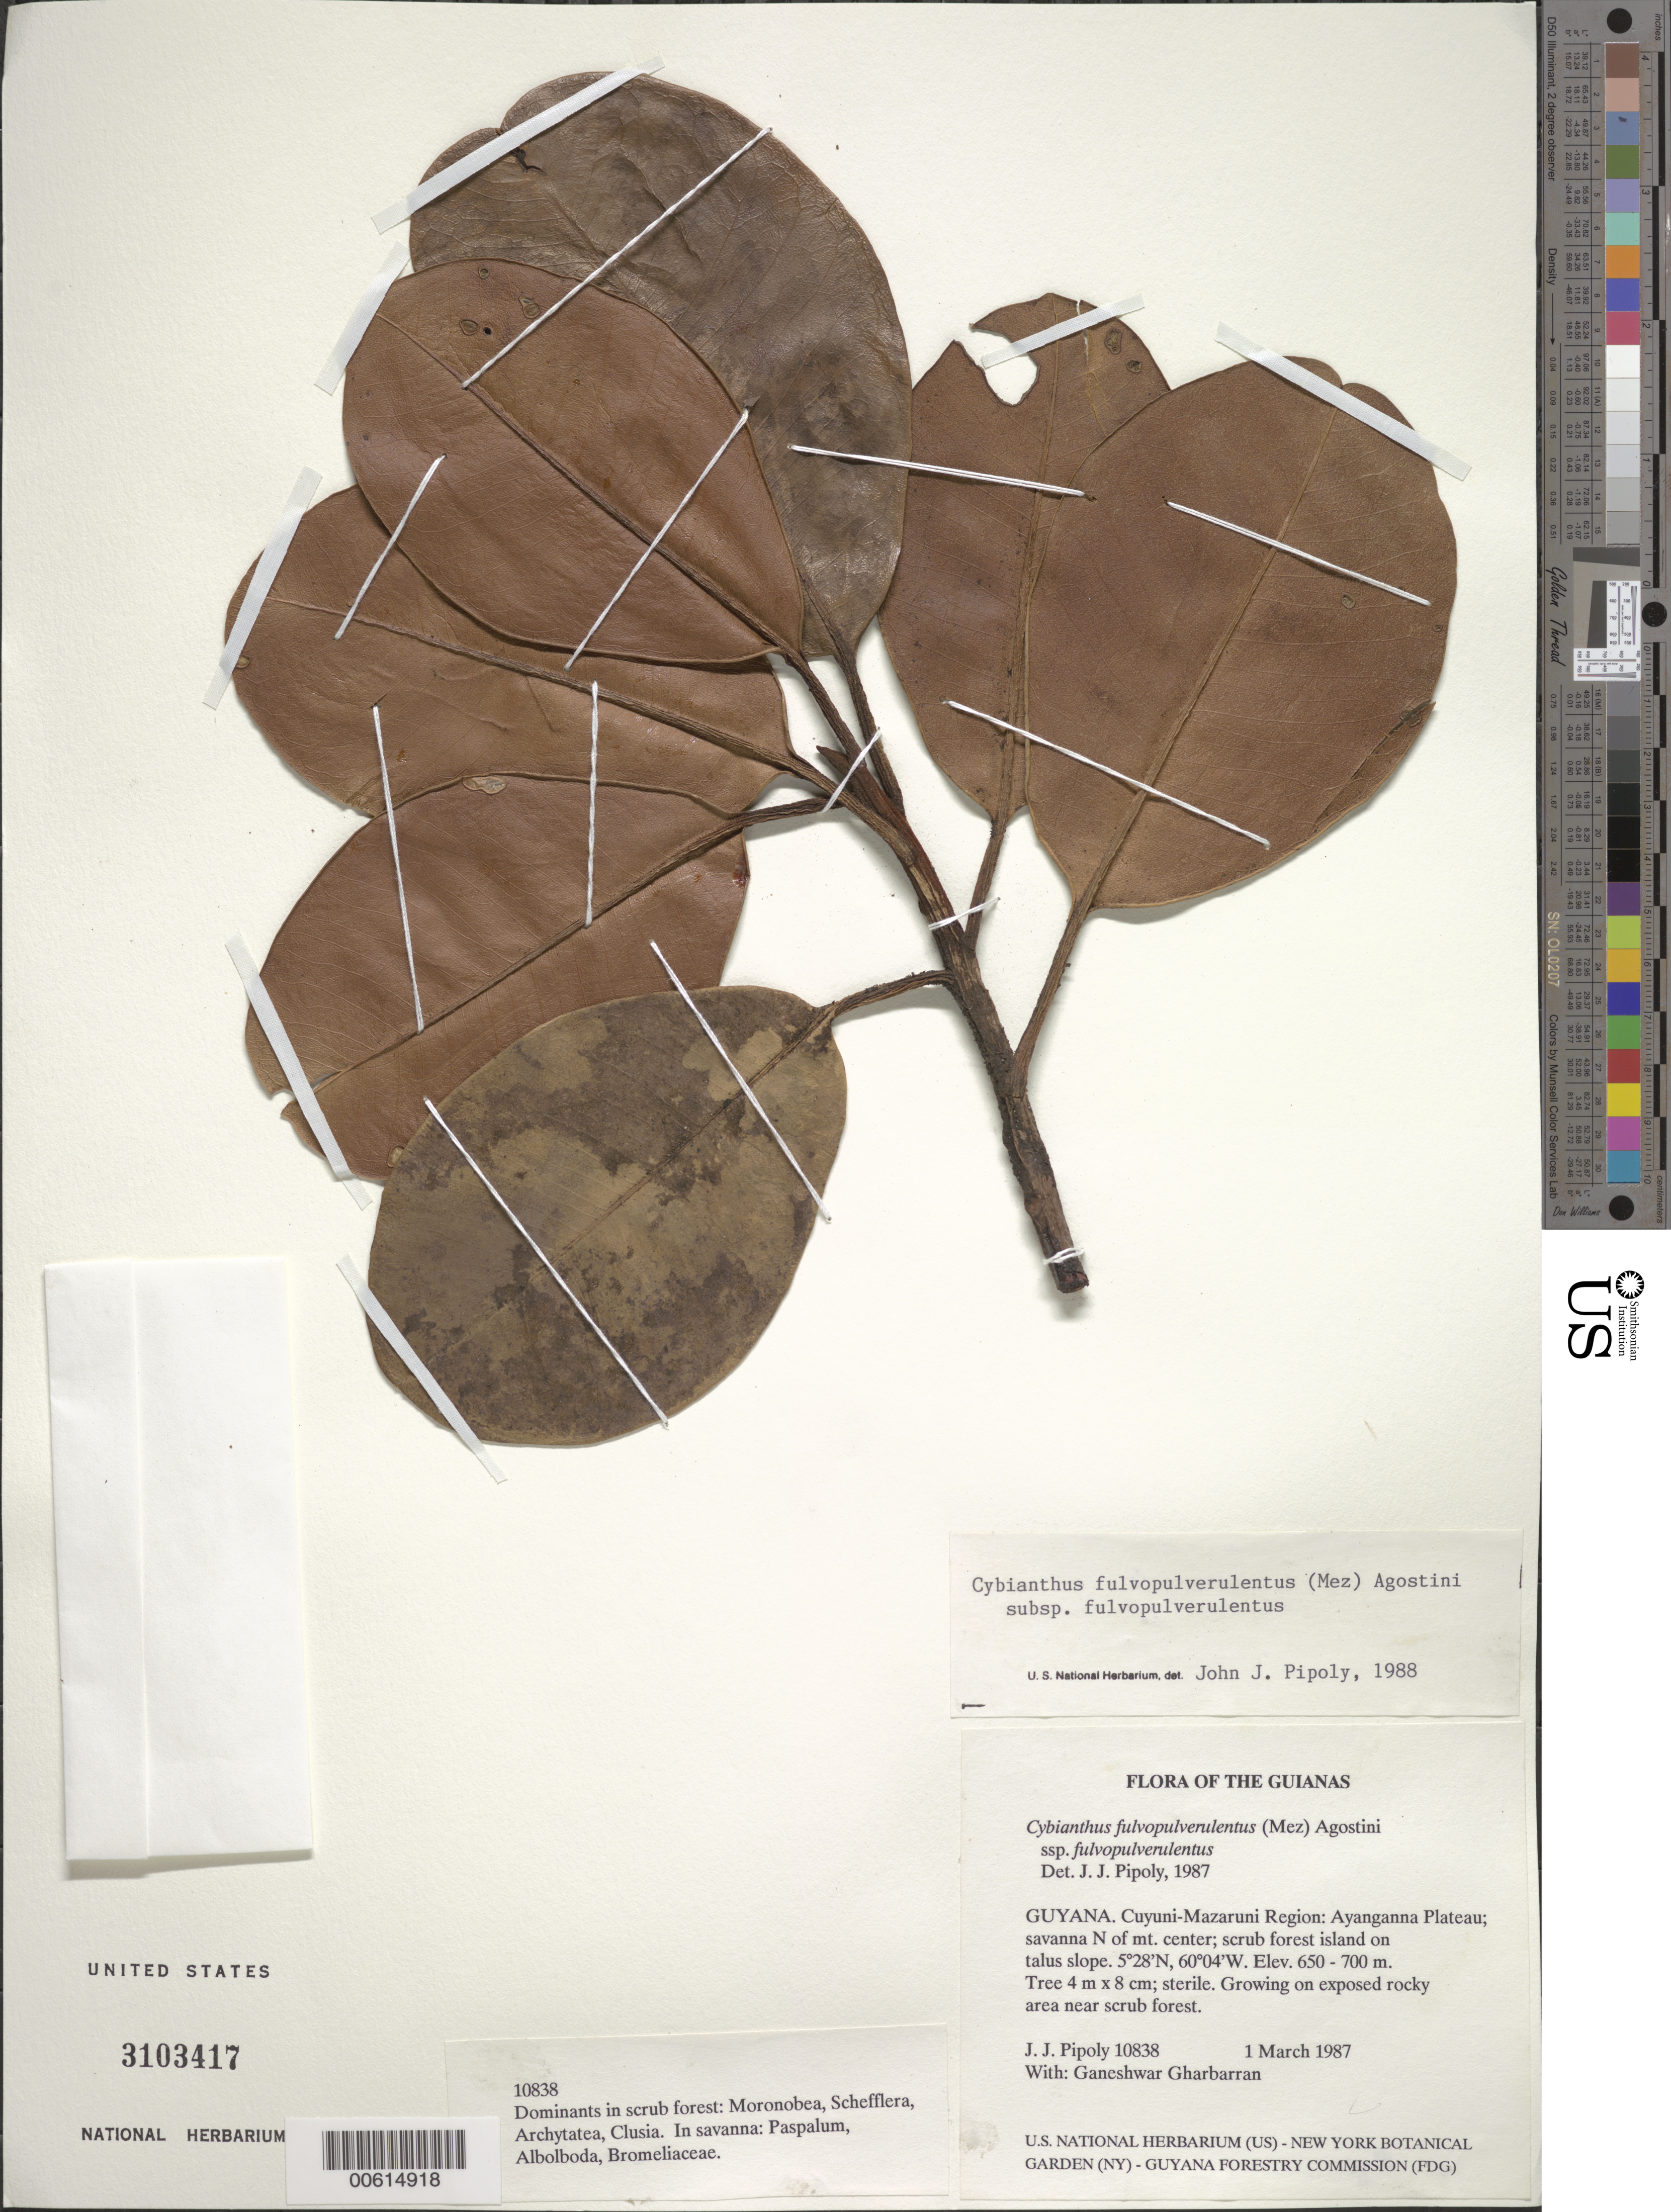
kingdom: Plantae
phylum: Tracheophyta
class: Magnoliopsida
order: Ericales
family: Primulaceae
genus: Cybianthus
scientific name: Cybianthus fulvopulverulentus subsp. fulvopulverulentus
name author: (Mez) G. Agostini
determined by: Pipoly, J. J., III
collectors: J. J. Pipoly & G. Gharbarran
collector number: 10838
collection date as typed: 1 March 1987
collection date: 1987-03-01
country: Guyana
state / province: Cuyuni-Mazaruni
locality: Ayanganna Plateau, N of mountain center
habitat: Savanna with scrub forest island on talus slope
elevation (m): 650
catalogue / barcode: US 3103417